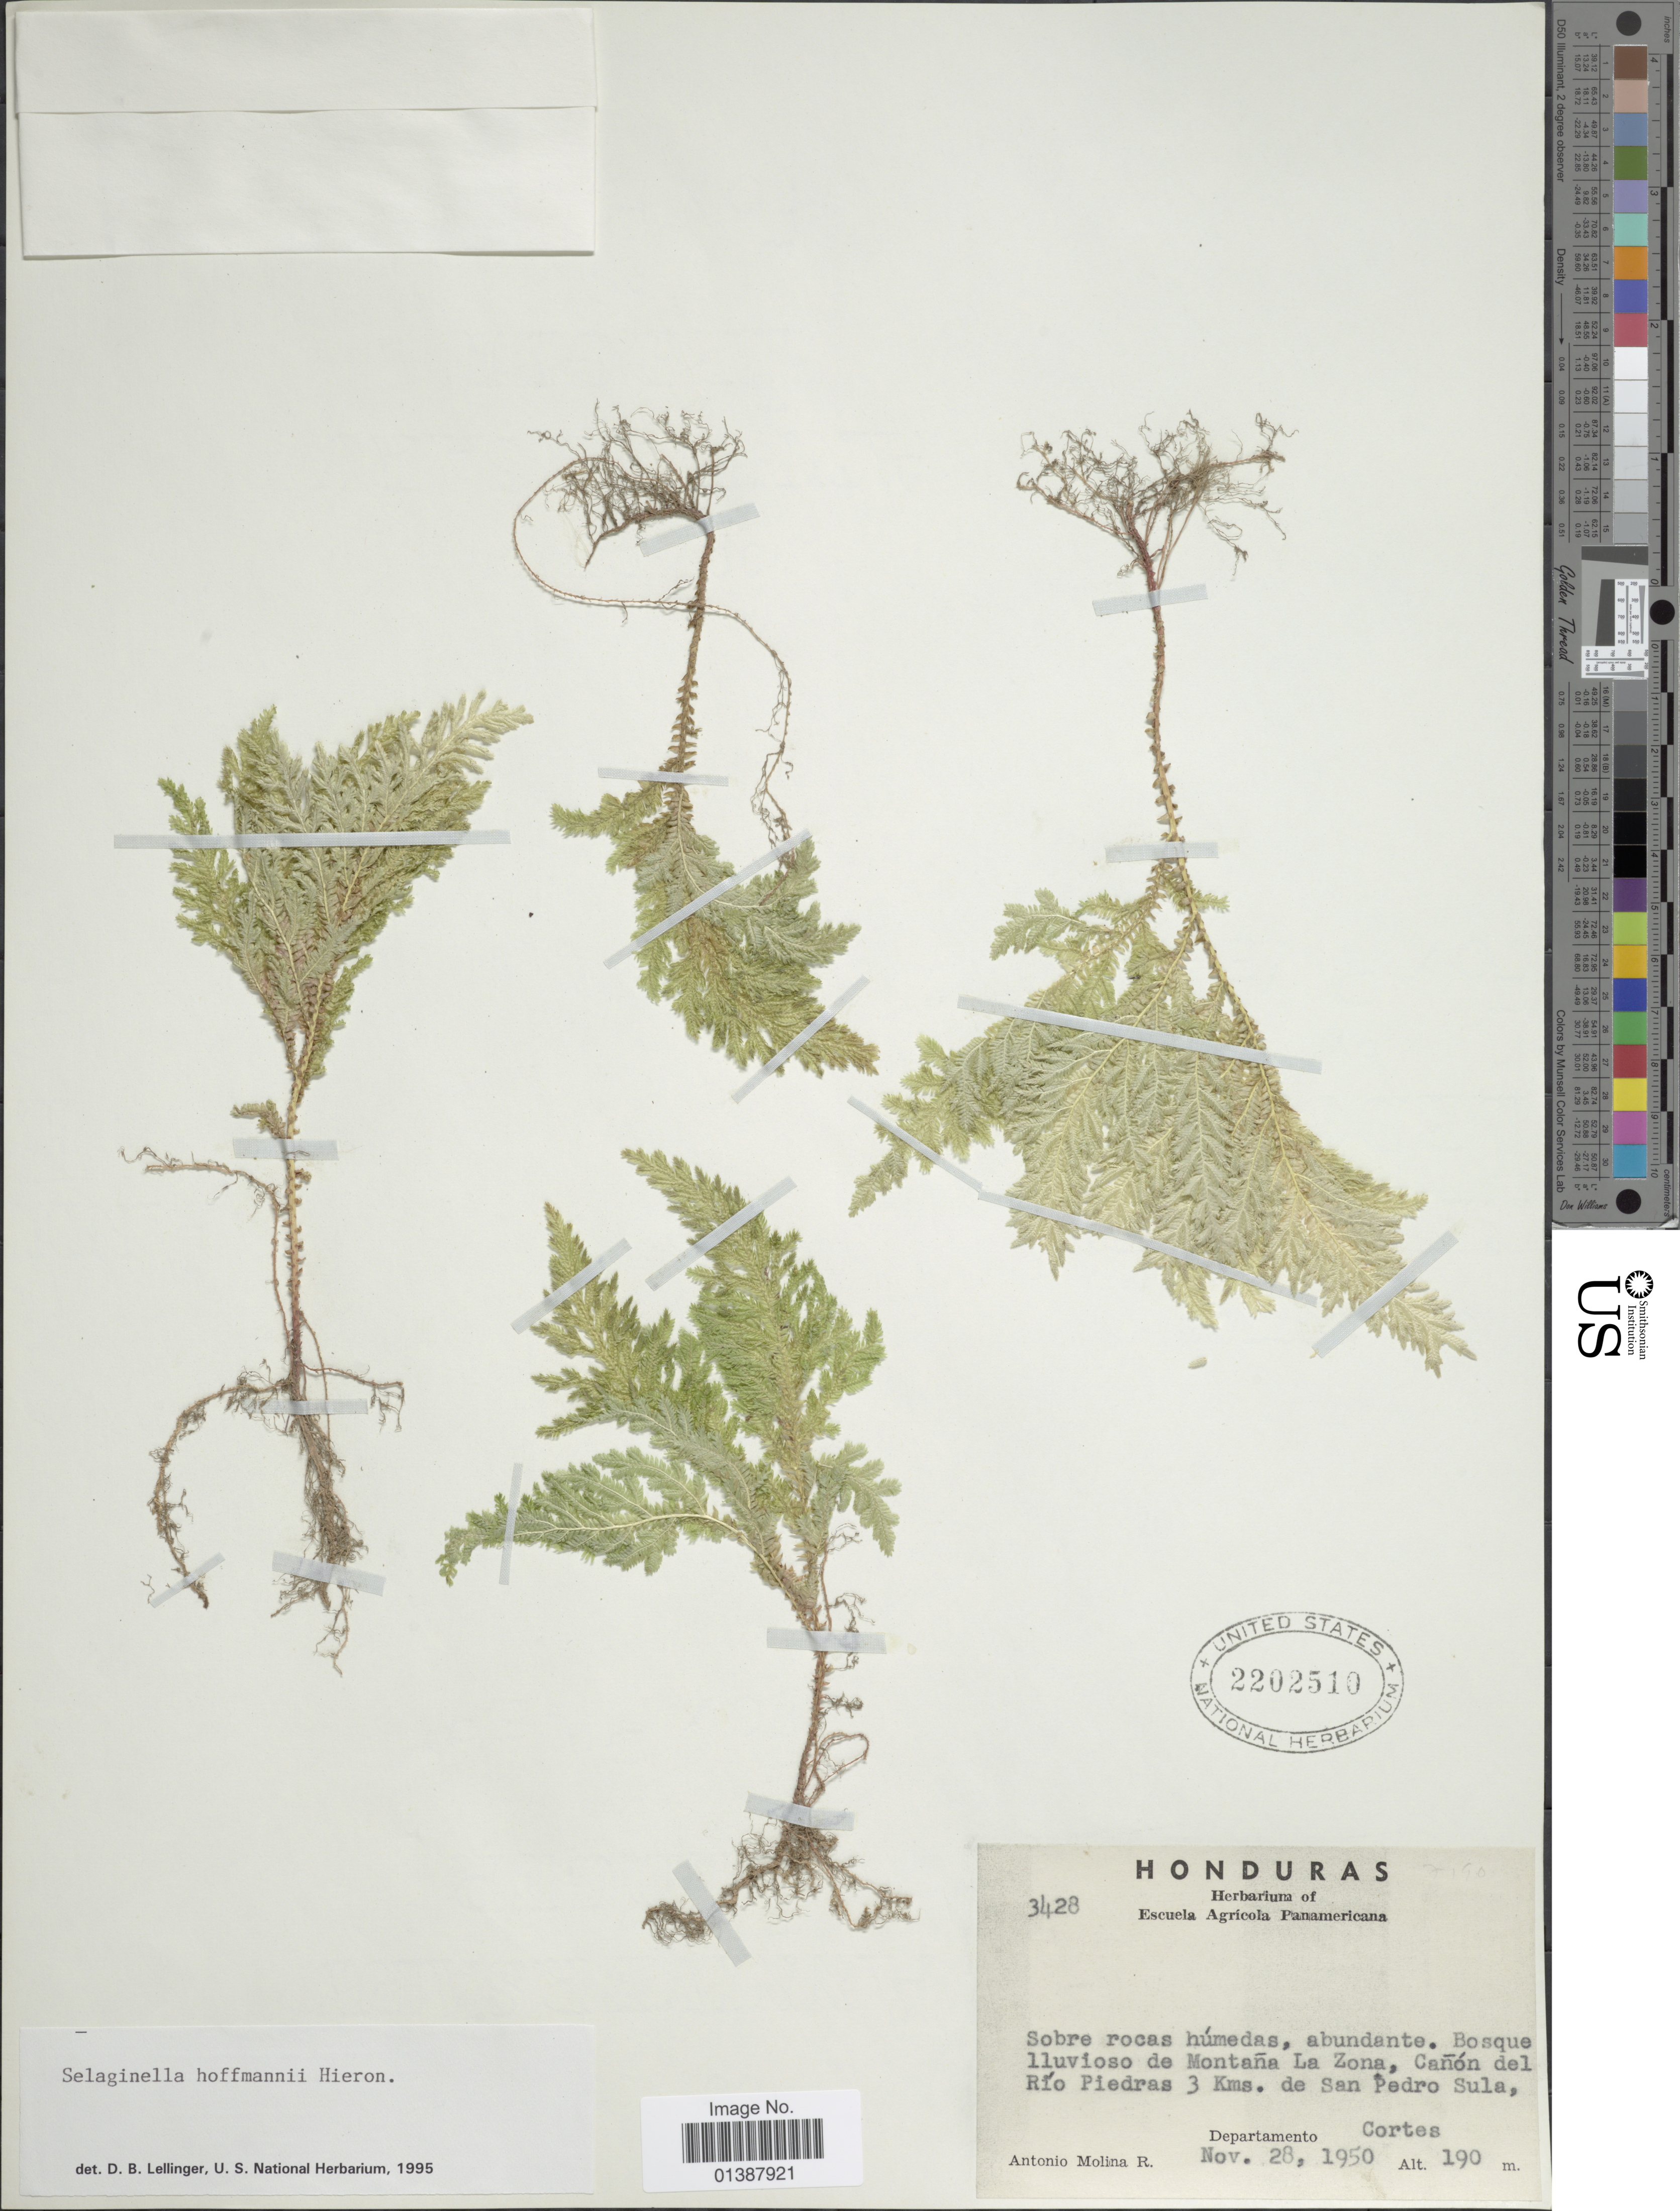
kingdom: Plantae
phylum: Tracheophyta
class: Lycopodiopsida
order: Selaginellales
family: Selaginellaceae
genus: Selaginella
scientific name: Selaginella hoffmannii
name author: Hieron.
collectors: A. Molina R.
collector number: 3428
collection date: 1950-11-28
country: Honduras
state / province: Cortés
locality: Bosque lluvioso de Montaña La Zona, Cañnon del Río Piedras 3 Kms de San Pedro Sula, Departamento Cortes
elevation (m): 190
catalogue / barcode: US 2202510